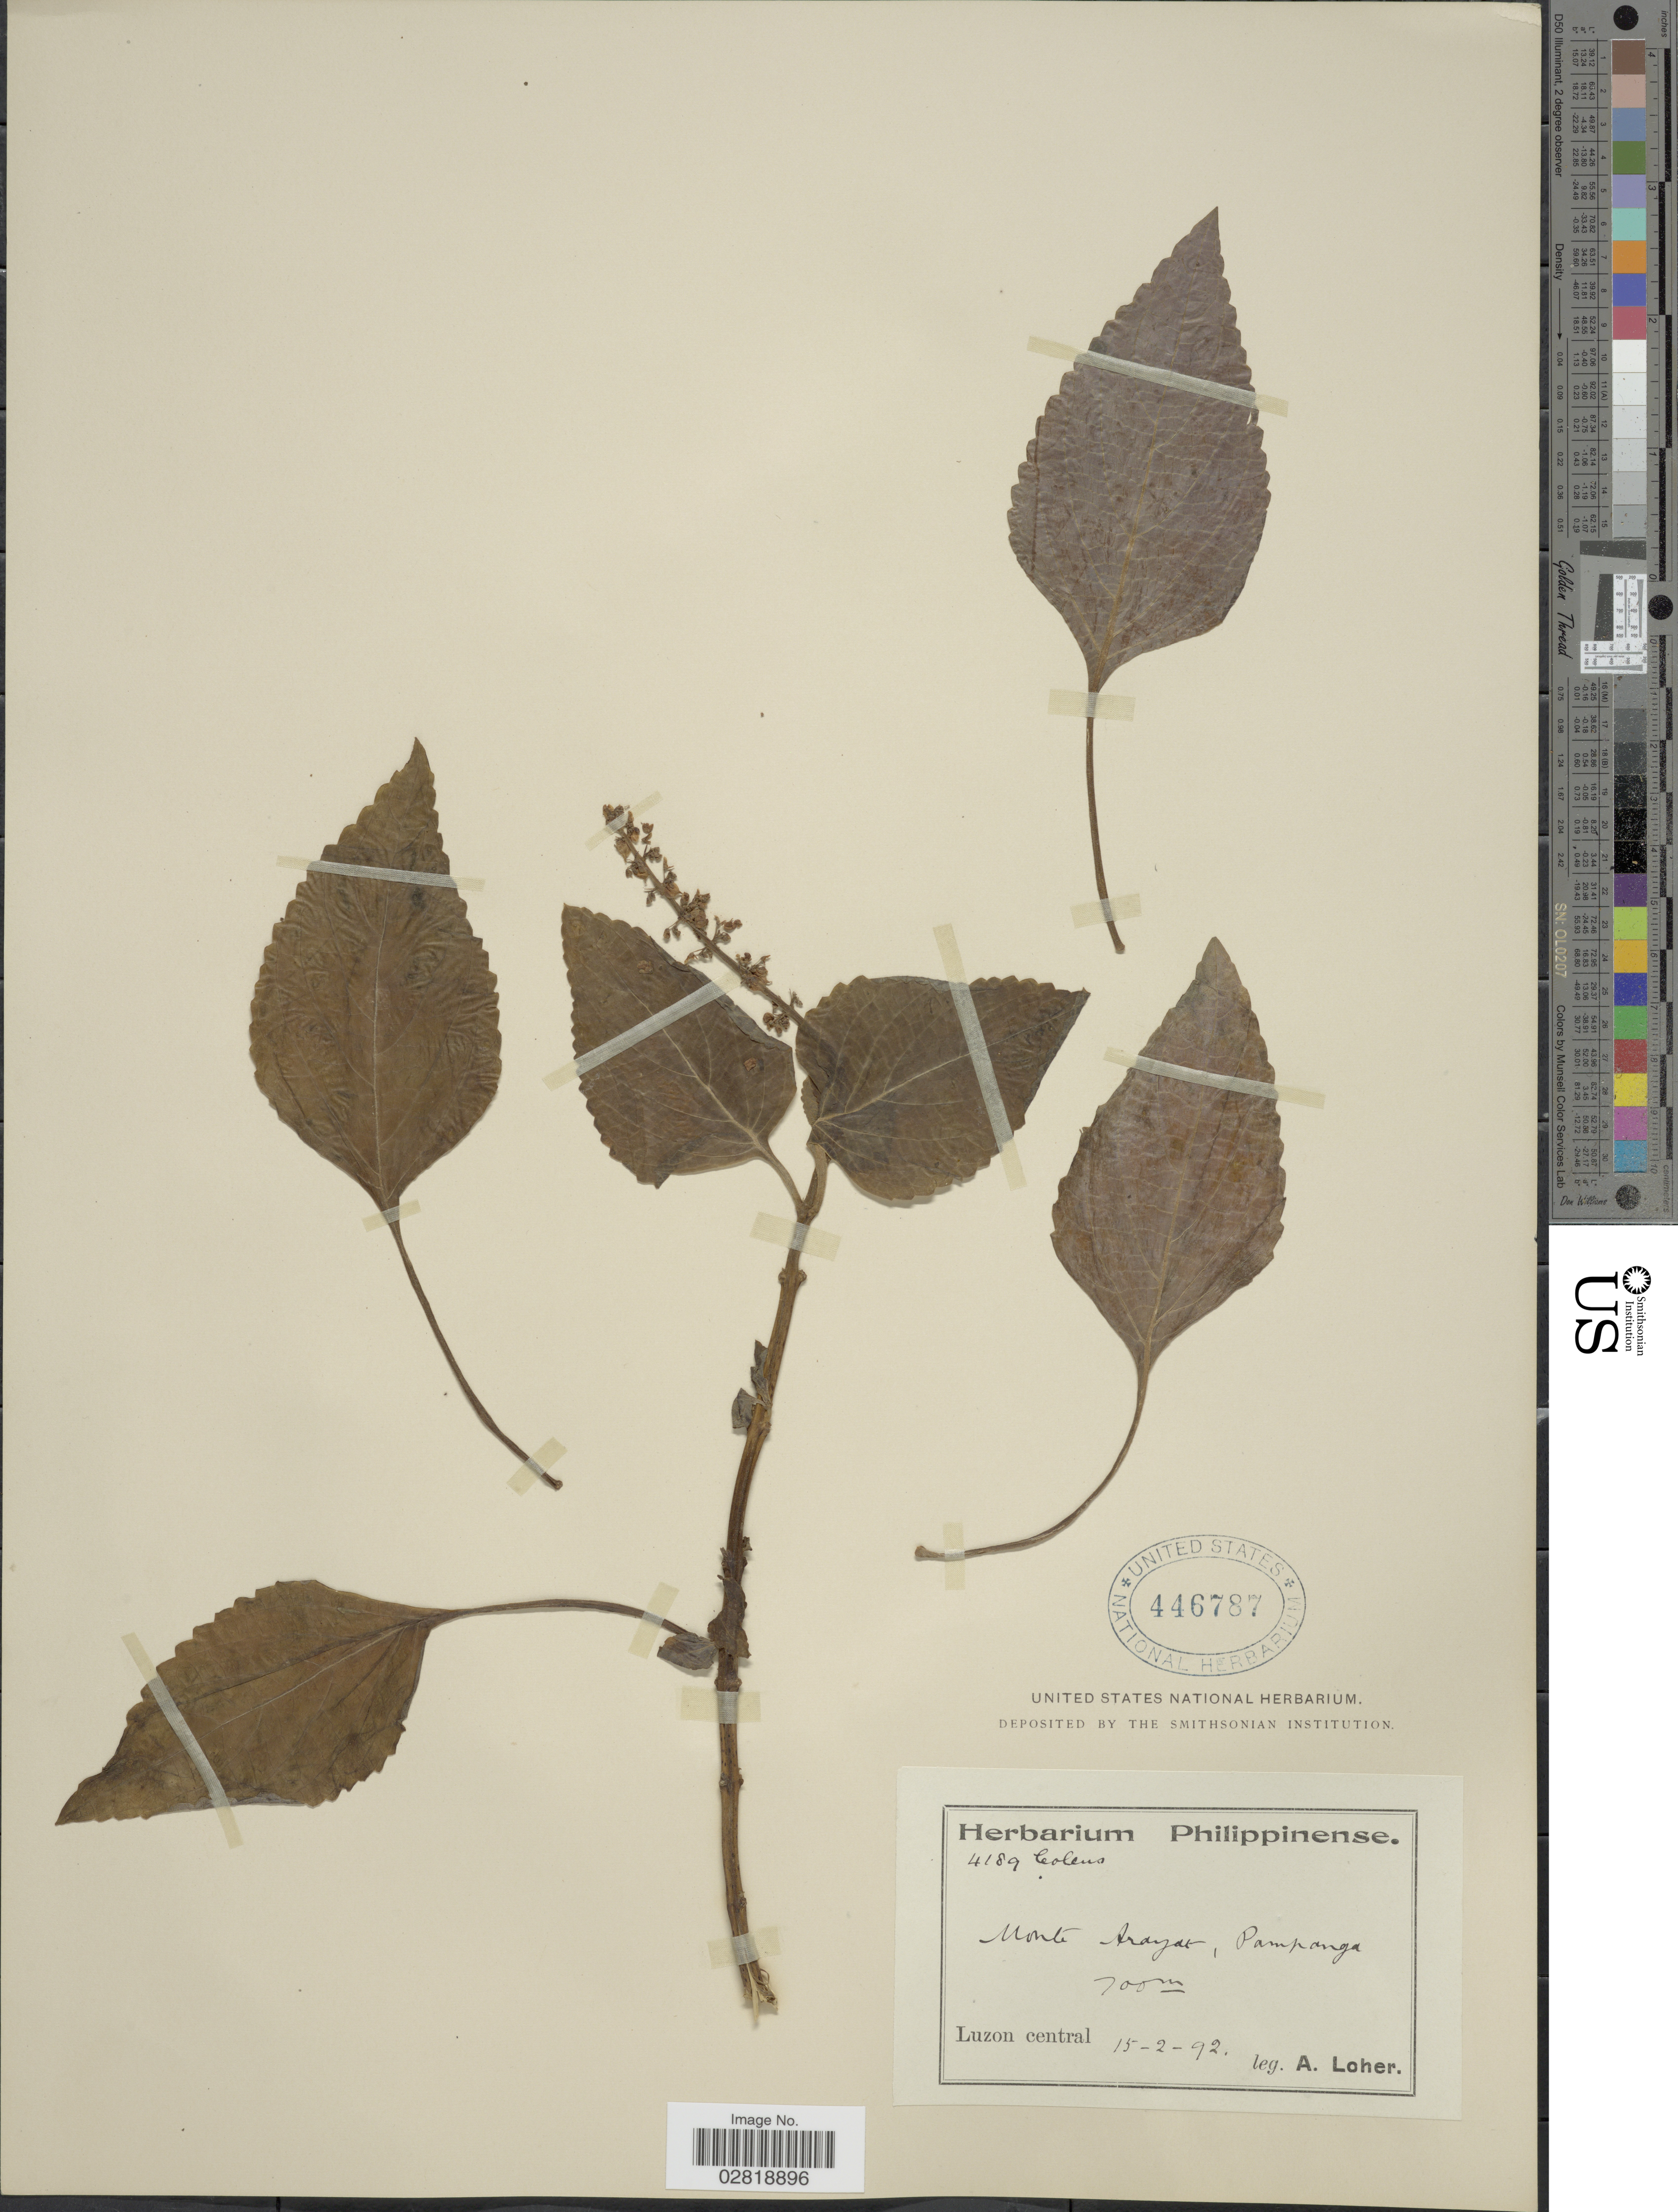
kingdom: Plantae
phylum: Tracheophyta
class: Magnoliopsida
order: Lamiales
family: Lamiaceae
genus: Plectranthus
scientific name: Plectranthus scutellarioides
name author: (L.) R. Br.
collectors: A. Loher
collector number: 4189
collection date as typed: Transcribed d/m/y: 15/2/92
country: Philippines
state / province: Central Luzon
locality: Monte Arayat, Pampanga. Luzon central.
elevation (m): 700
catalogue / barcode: US 446787